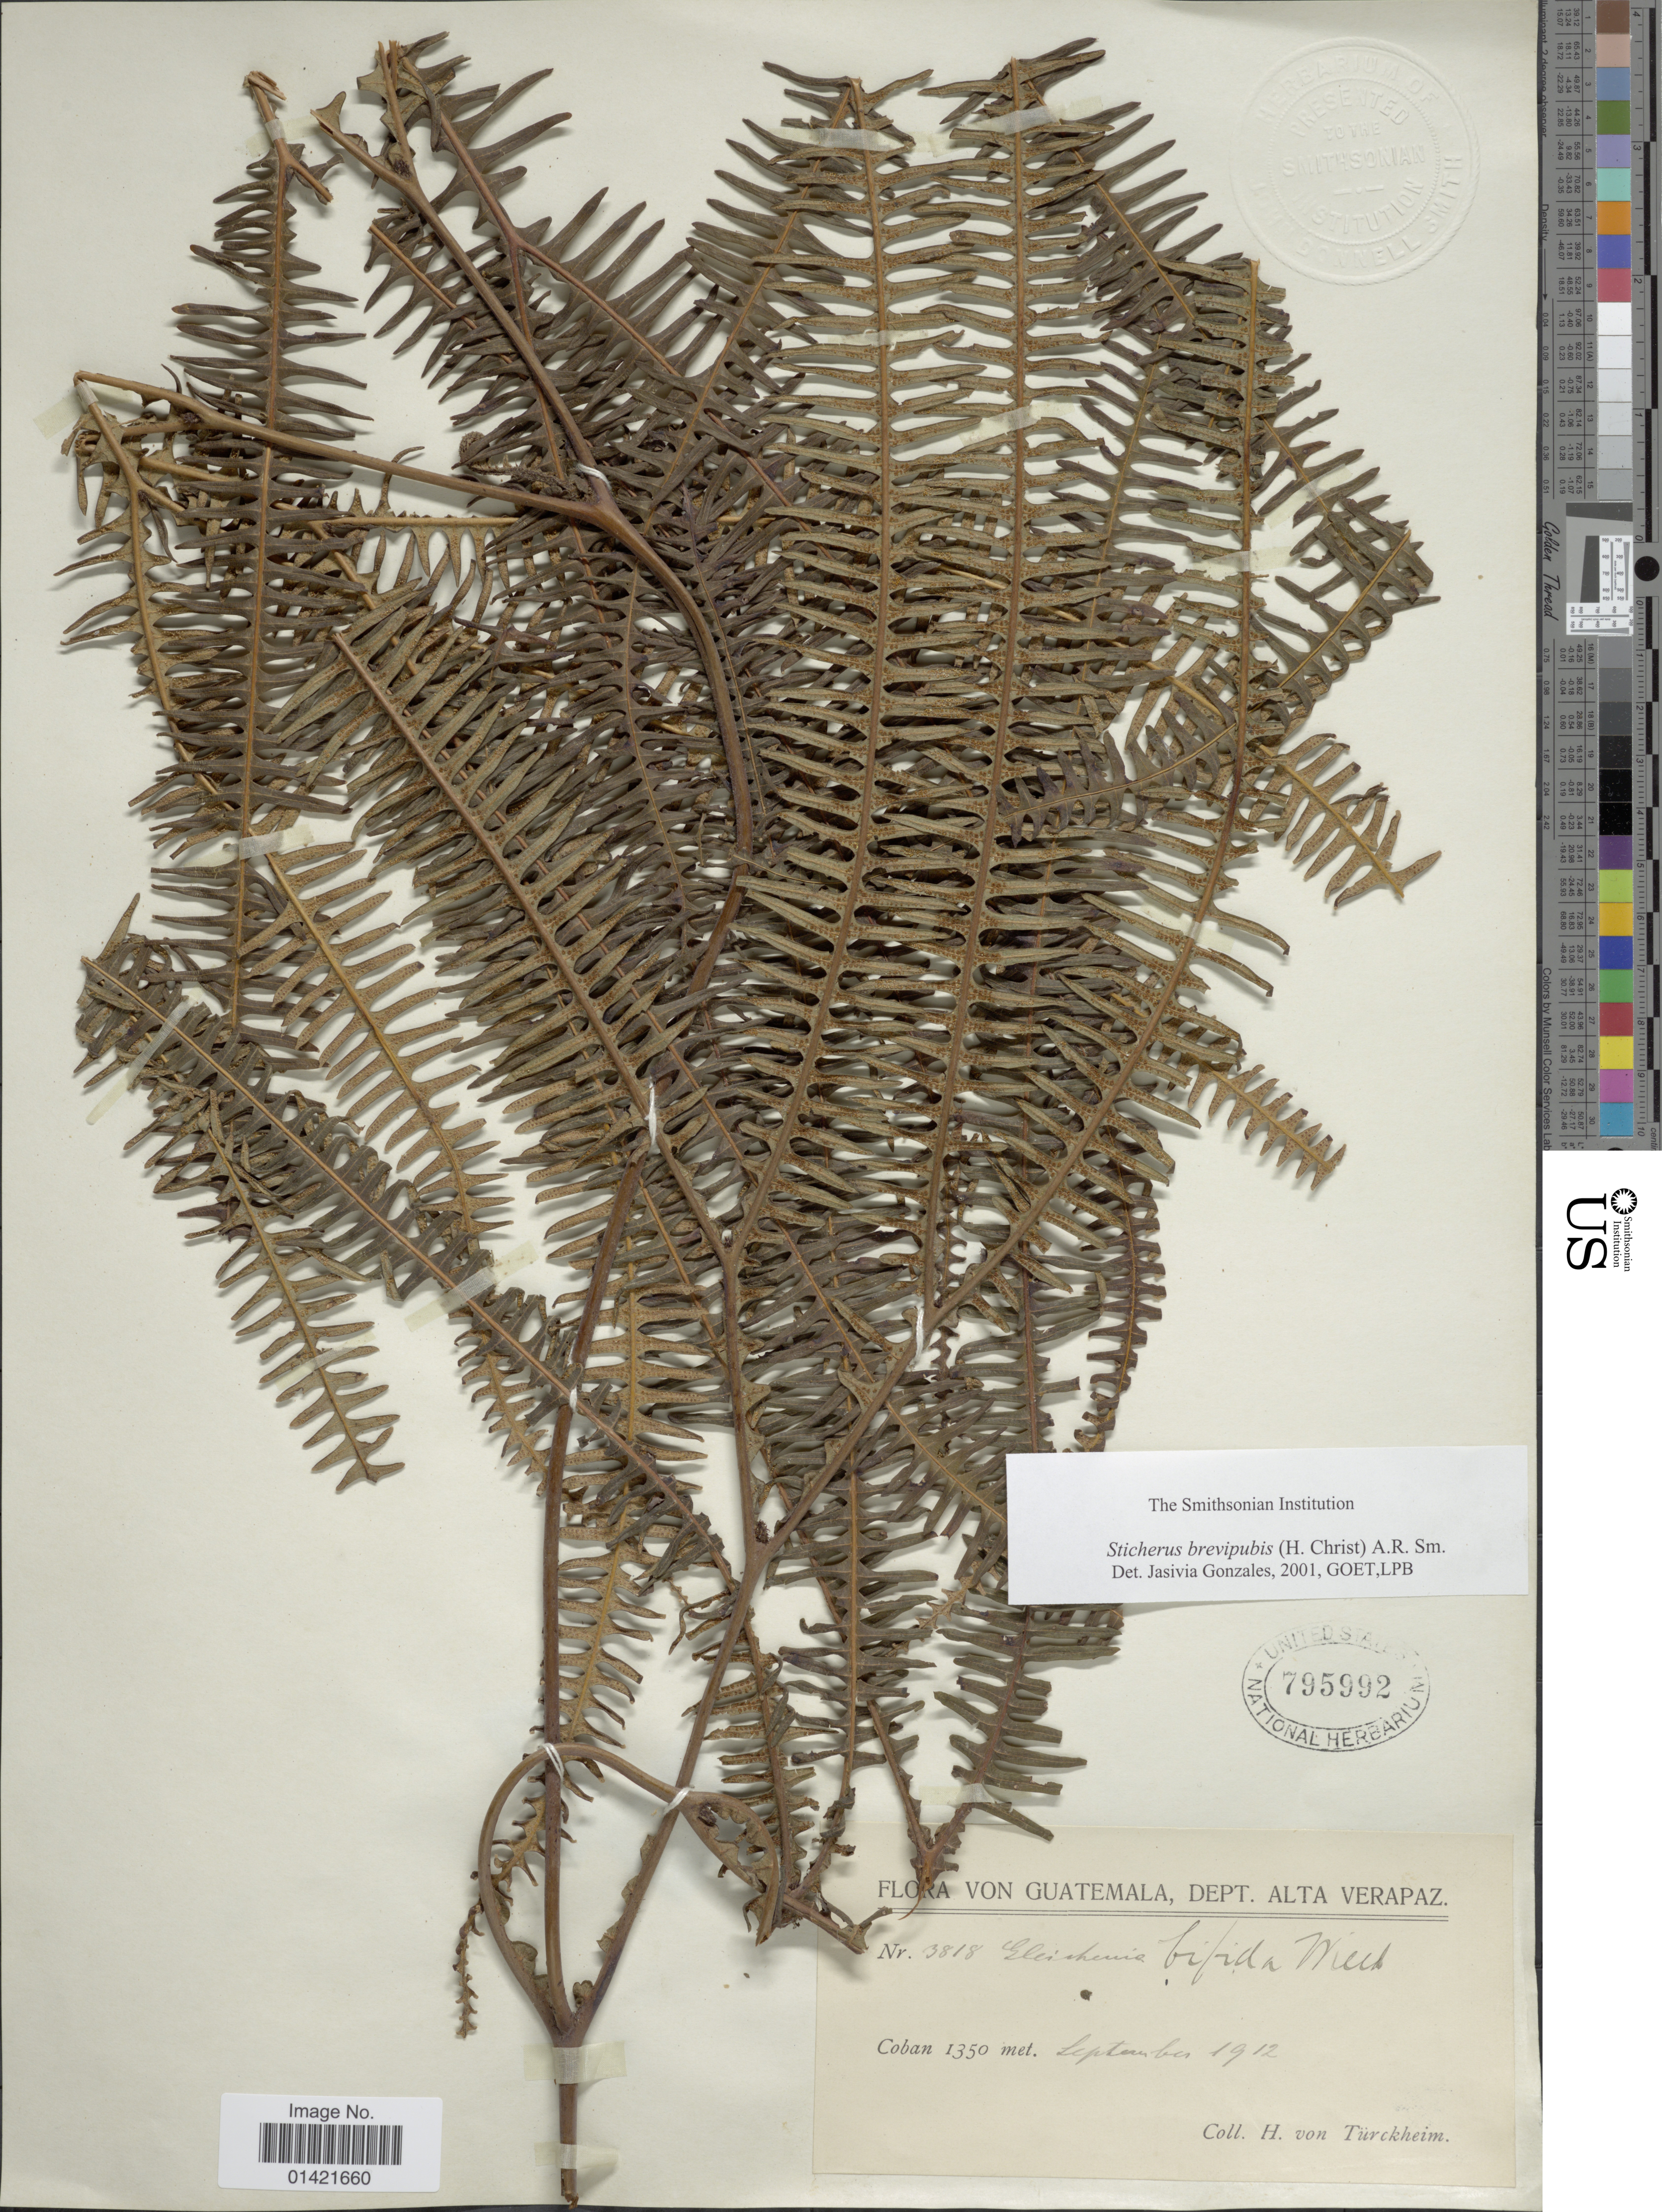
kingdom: Plantae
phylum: Tracheophyta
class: Polypodiopsida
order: Gleicheniales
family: Gleicheniaceae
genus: Sticherus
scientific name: Sticherus fulvus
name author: (Desv.) Ching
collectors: H. von Türckheim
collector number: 3818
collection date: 1912-09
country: Guatemala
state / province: Alta Verapaz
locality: Coban. Dept. Alta VeraPaz.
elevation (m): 1350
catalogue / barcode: US 795992